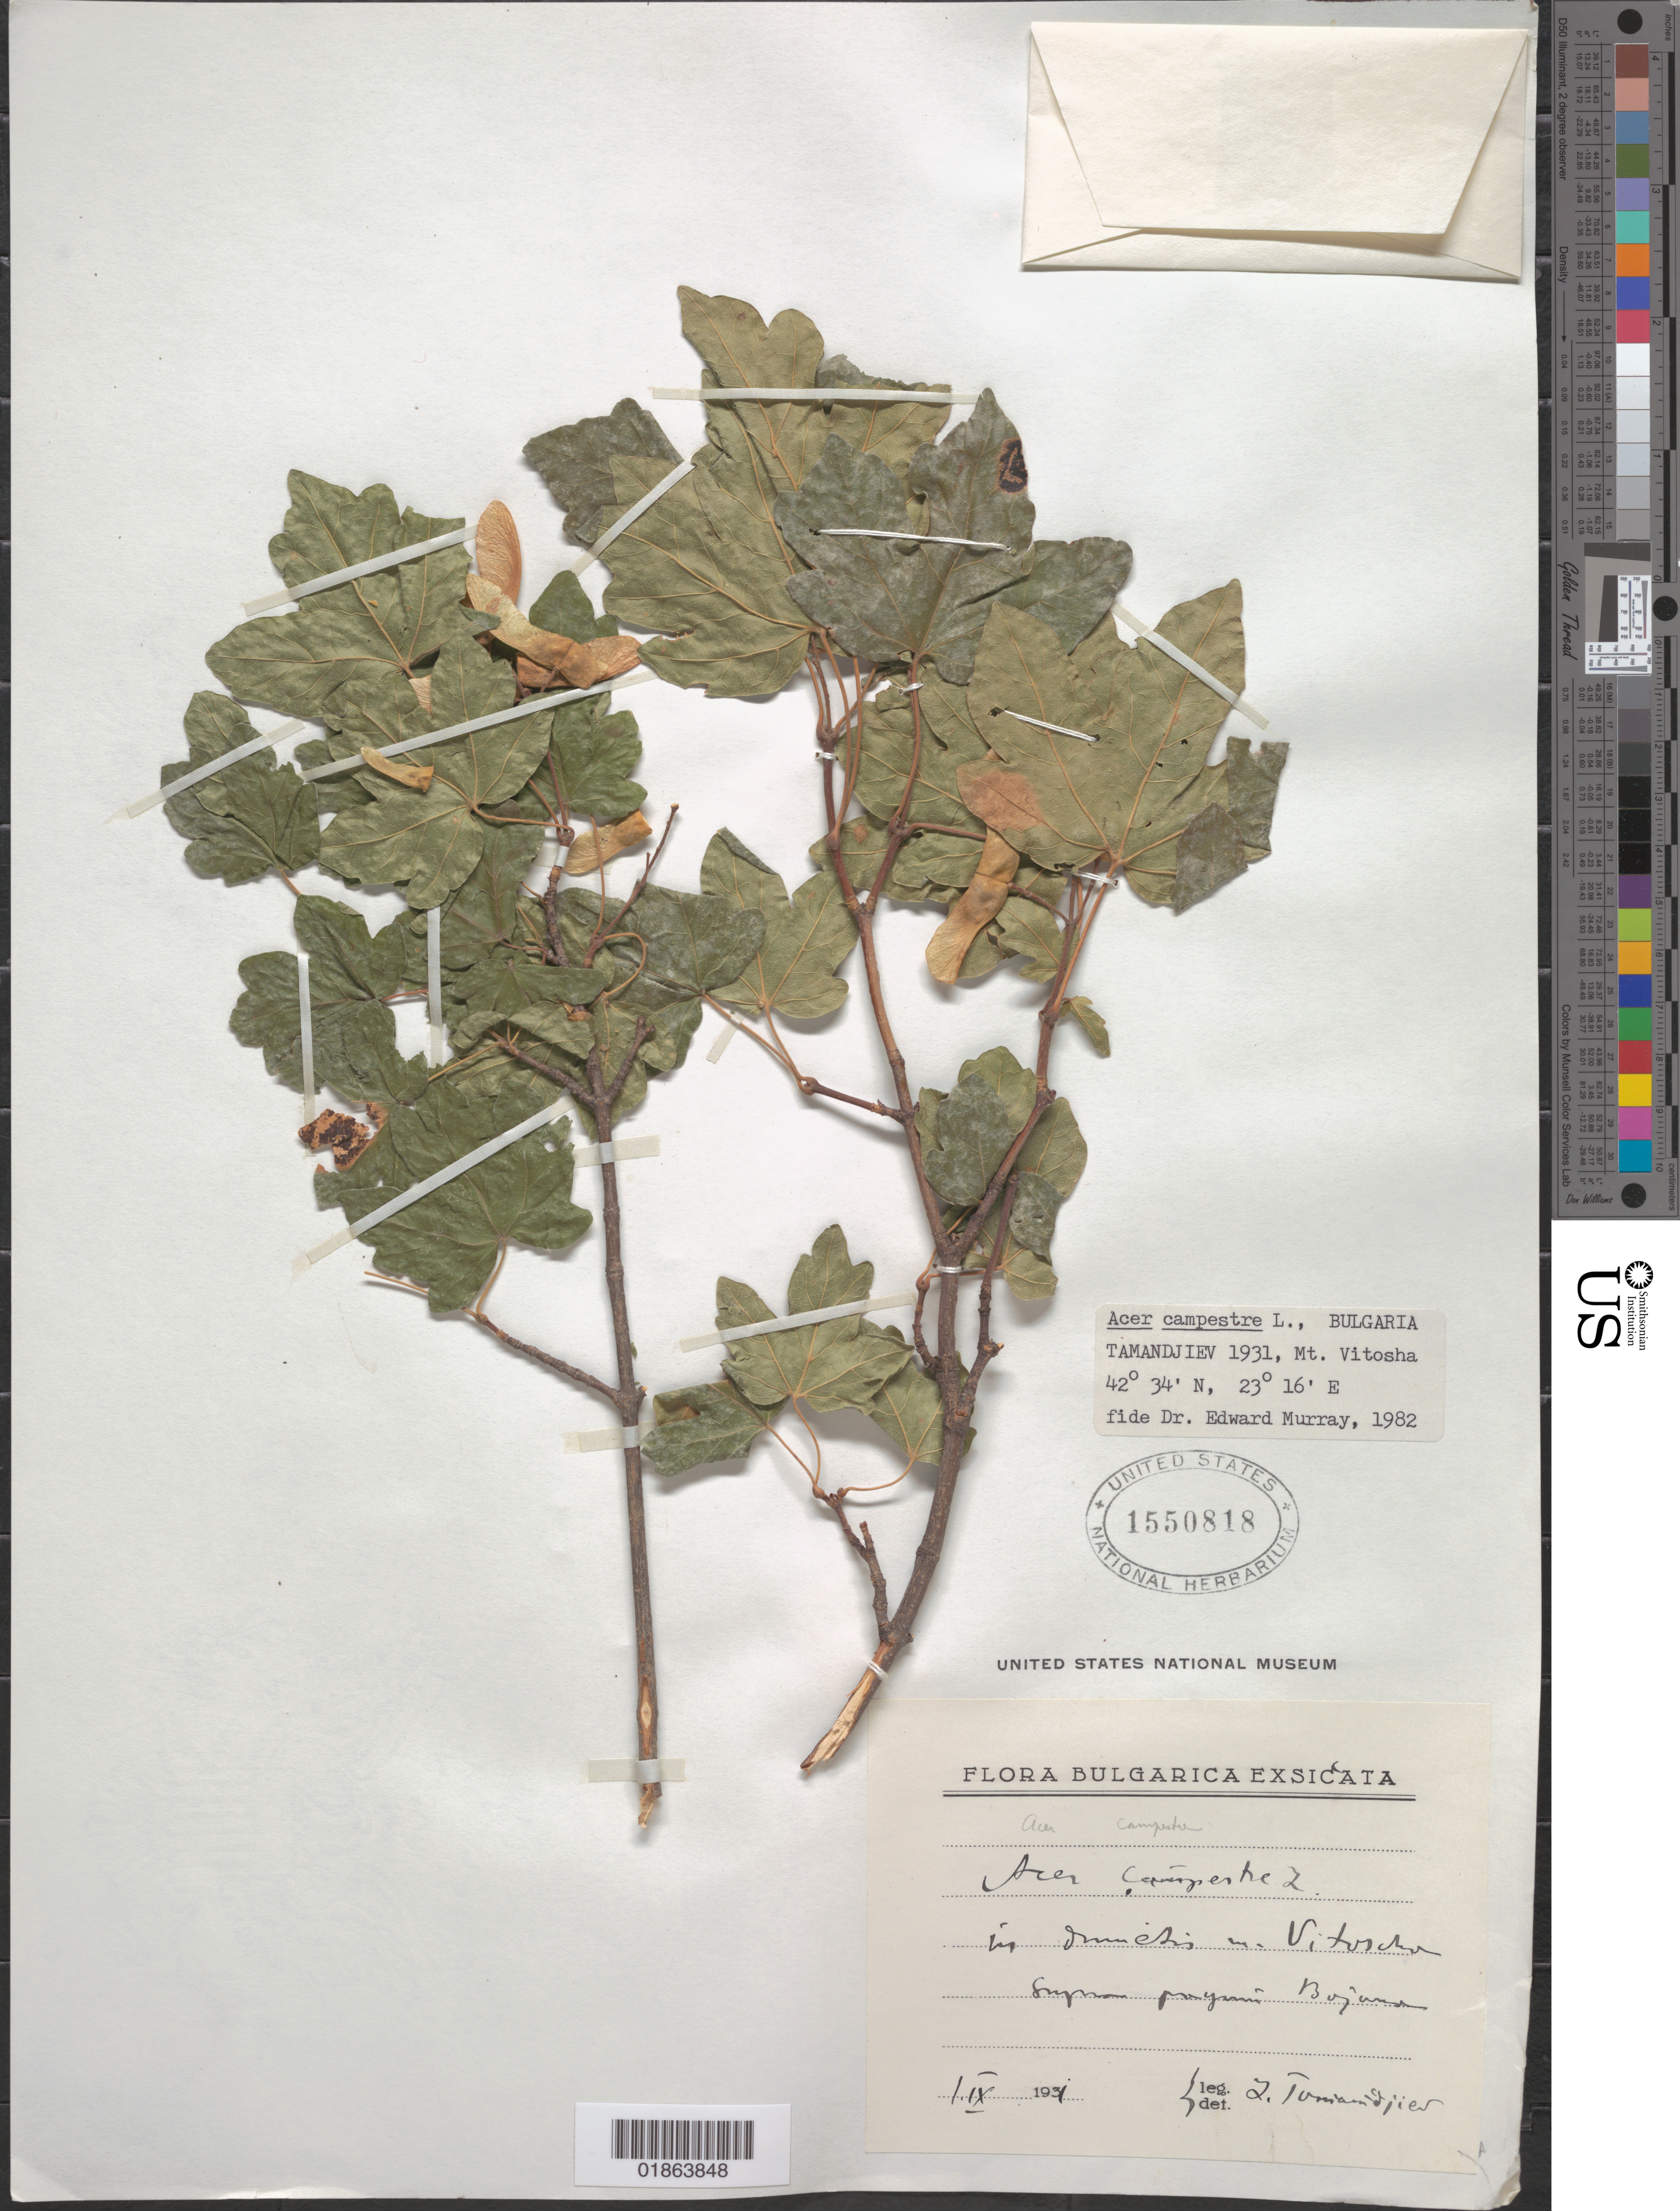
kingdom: Plantae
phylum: Tracheophyta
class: Magnoliopsida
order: Sapindales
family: Sapindaceae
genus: Acer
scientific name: Acer campestre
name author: L.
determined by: Murray, Edward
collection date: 1931-09-01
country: Bulgaria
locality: Mt. Vitosha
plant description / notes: Annotation label lists collector as: "Tamadjiev" but couldn't find a botanist by that name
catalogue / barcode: US 1550818